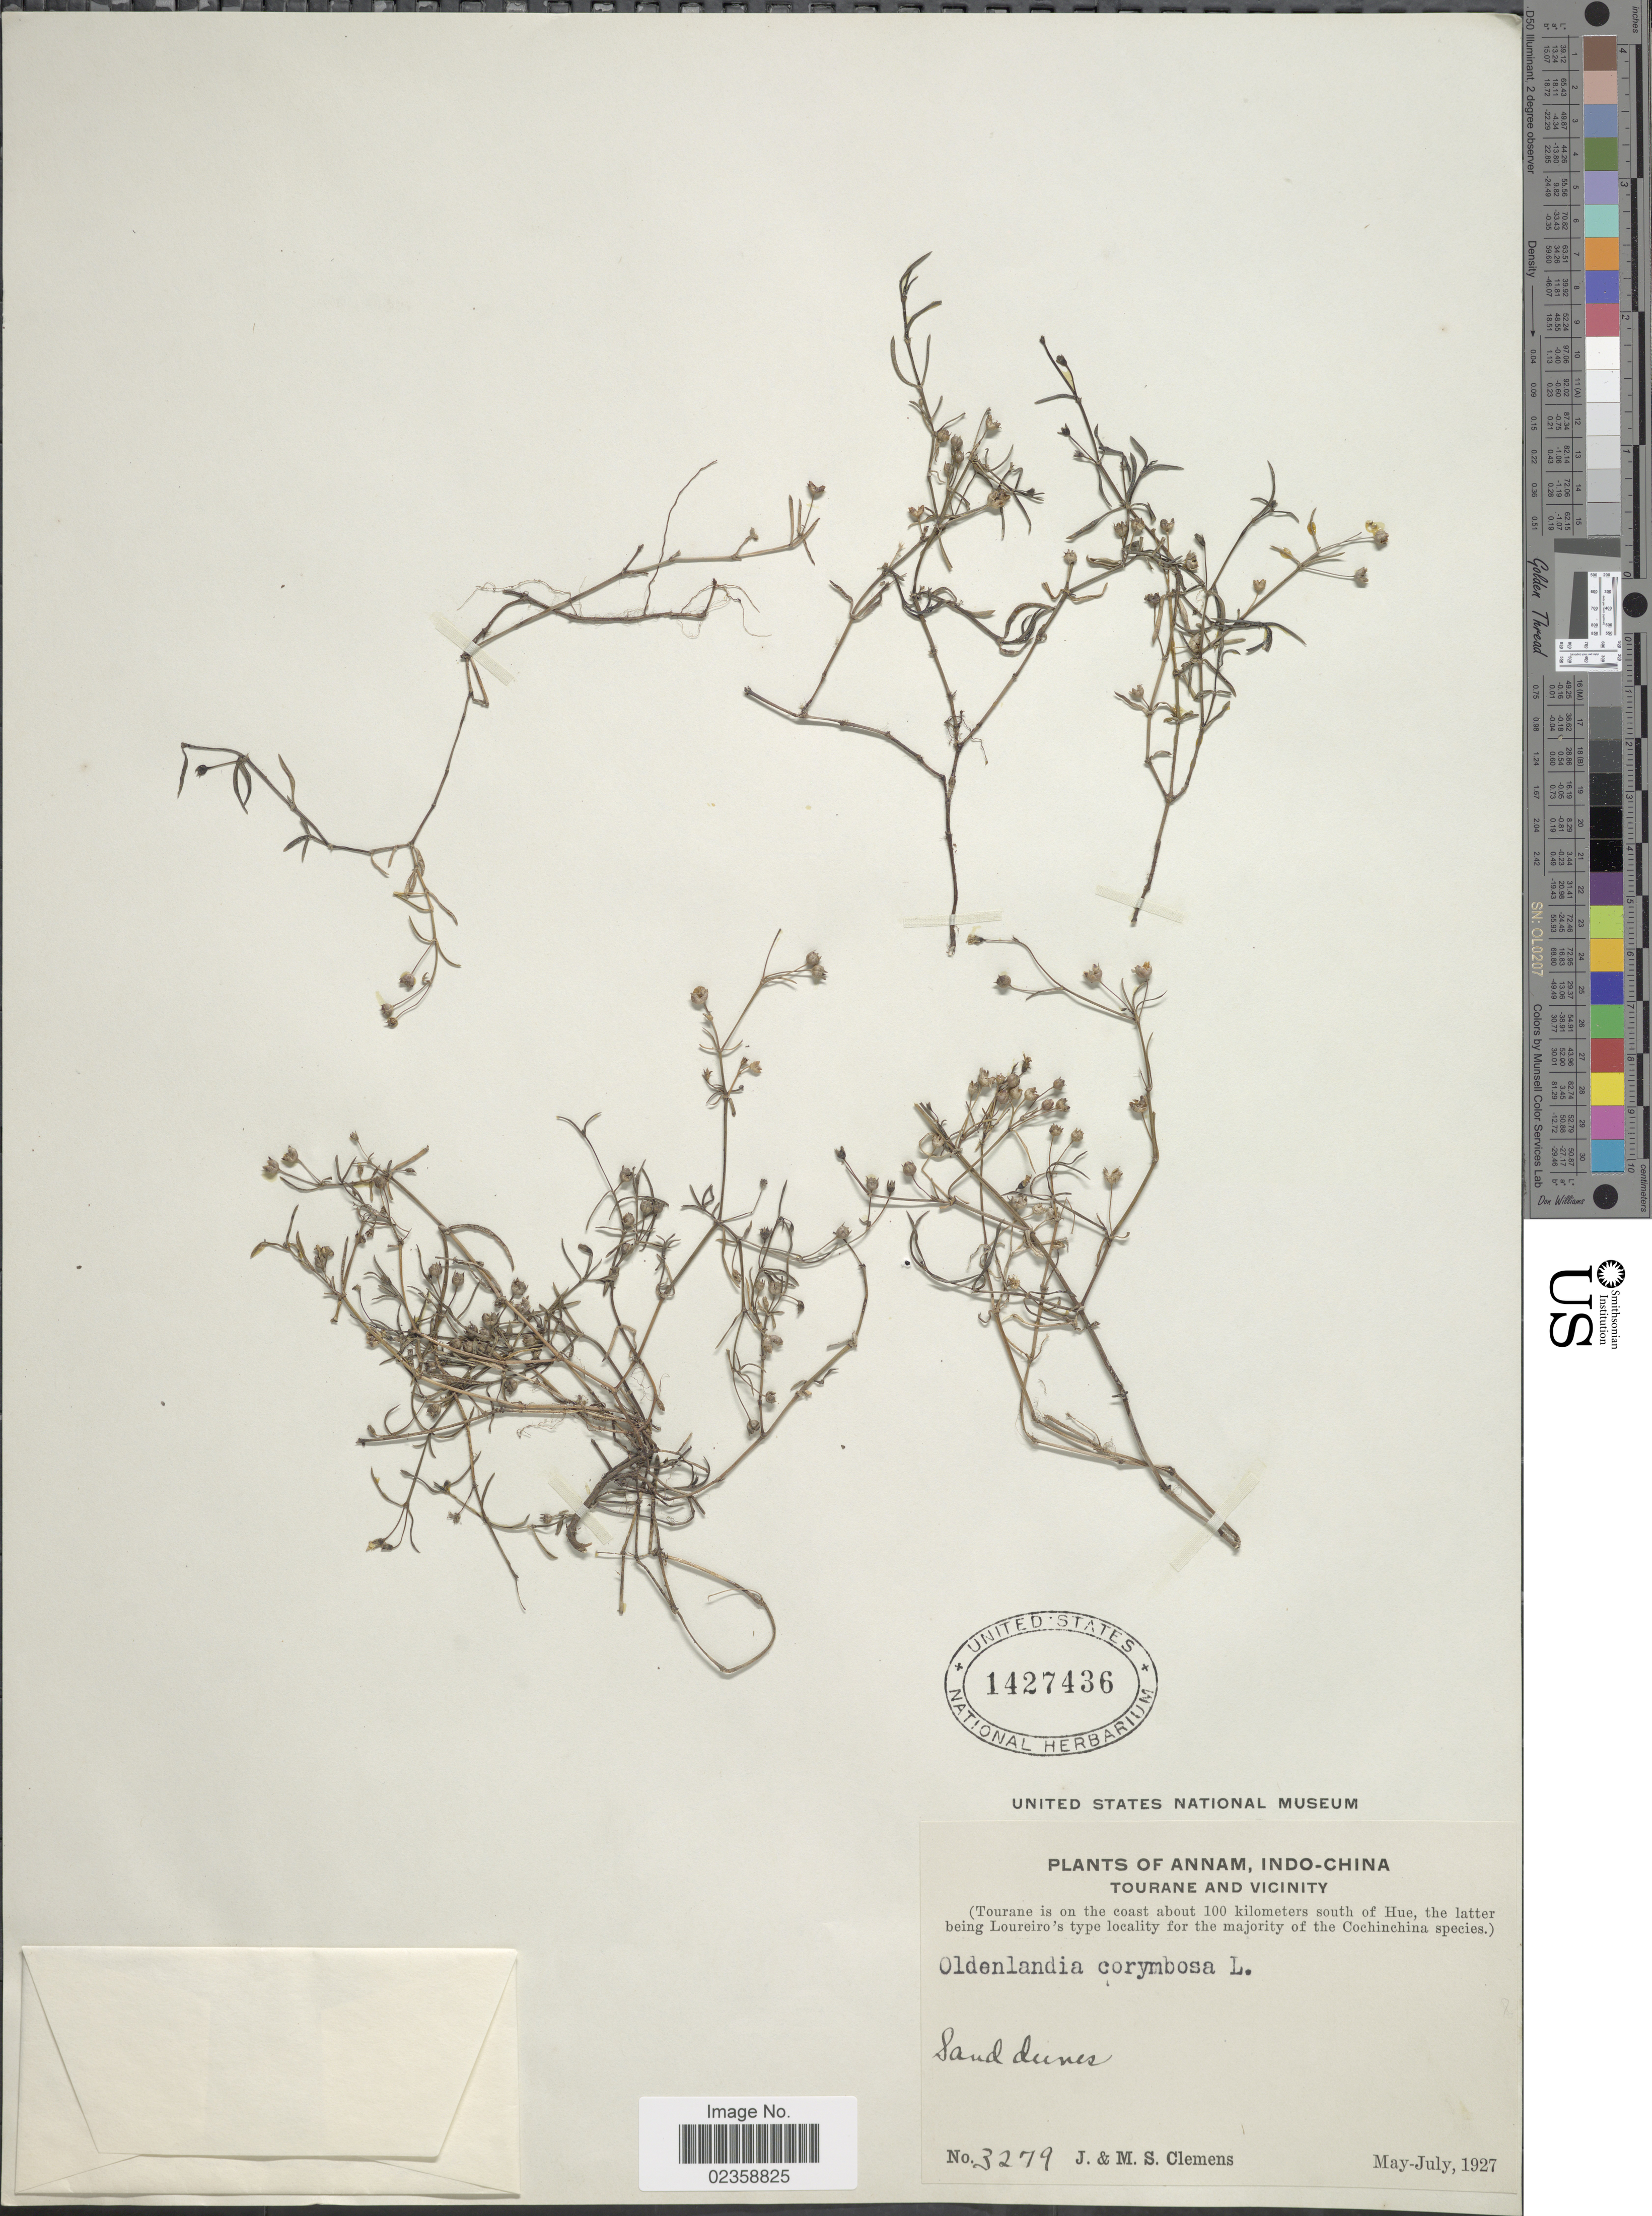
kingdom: Plantae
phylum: Tracheophyta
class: Magnoliopsida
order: Gentianales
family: Rubiaceae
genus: Oldenlandia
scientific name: Oldenlandia corymbosa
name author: L.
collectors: J. Clemens & M. S. Clemens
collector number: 3279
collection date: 1927-05/1927-07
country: Vietnam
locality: Annam, Indo-China. Tourane and vicinity. (Tourane is on the coast about 100 kilometers south of Hue)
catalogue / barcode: US 1427436